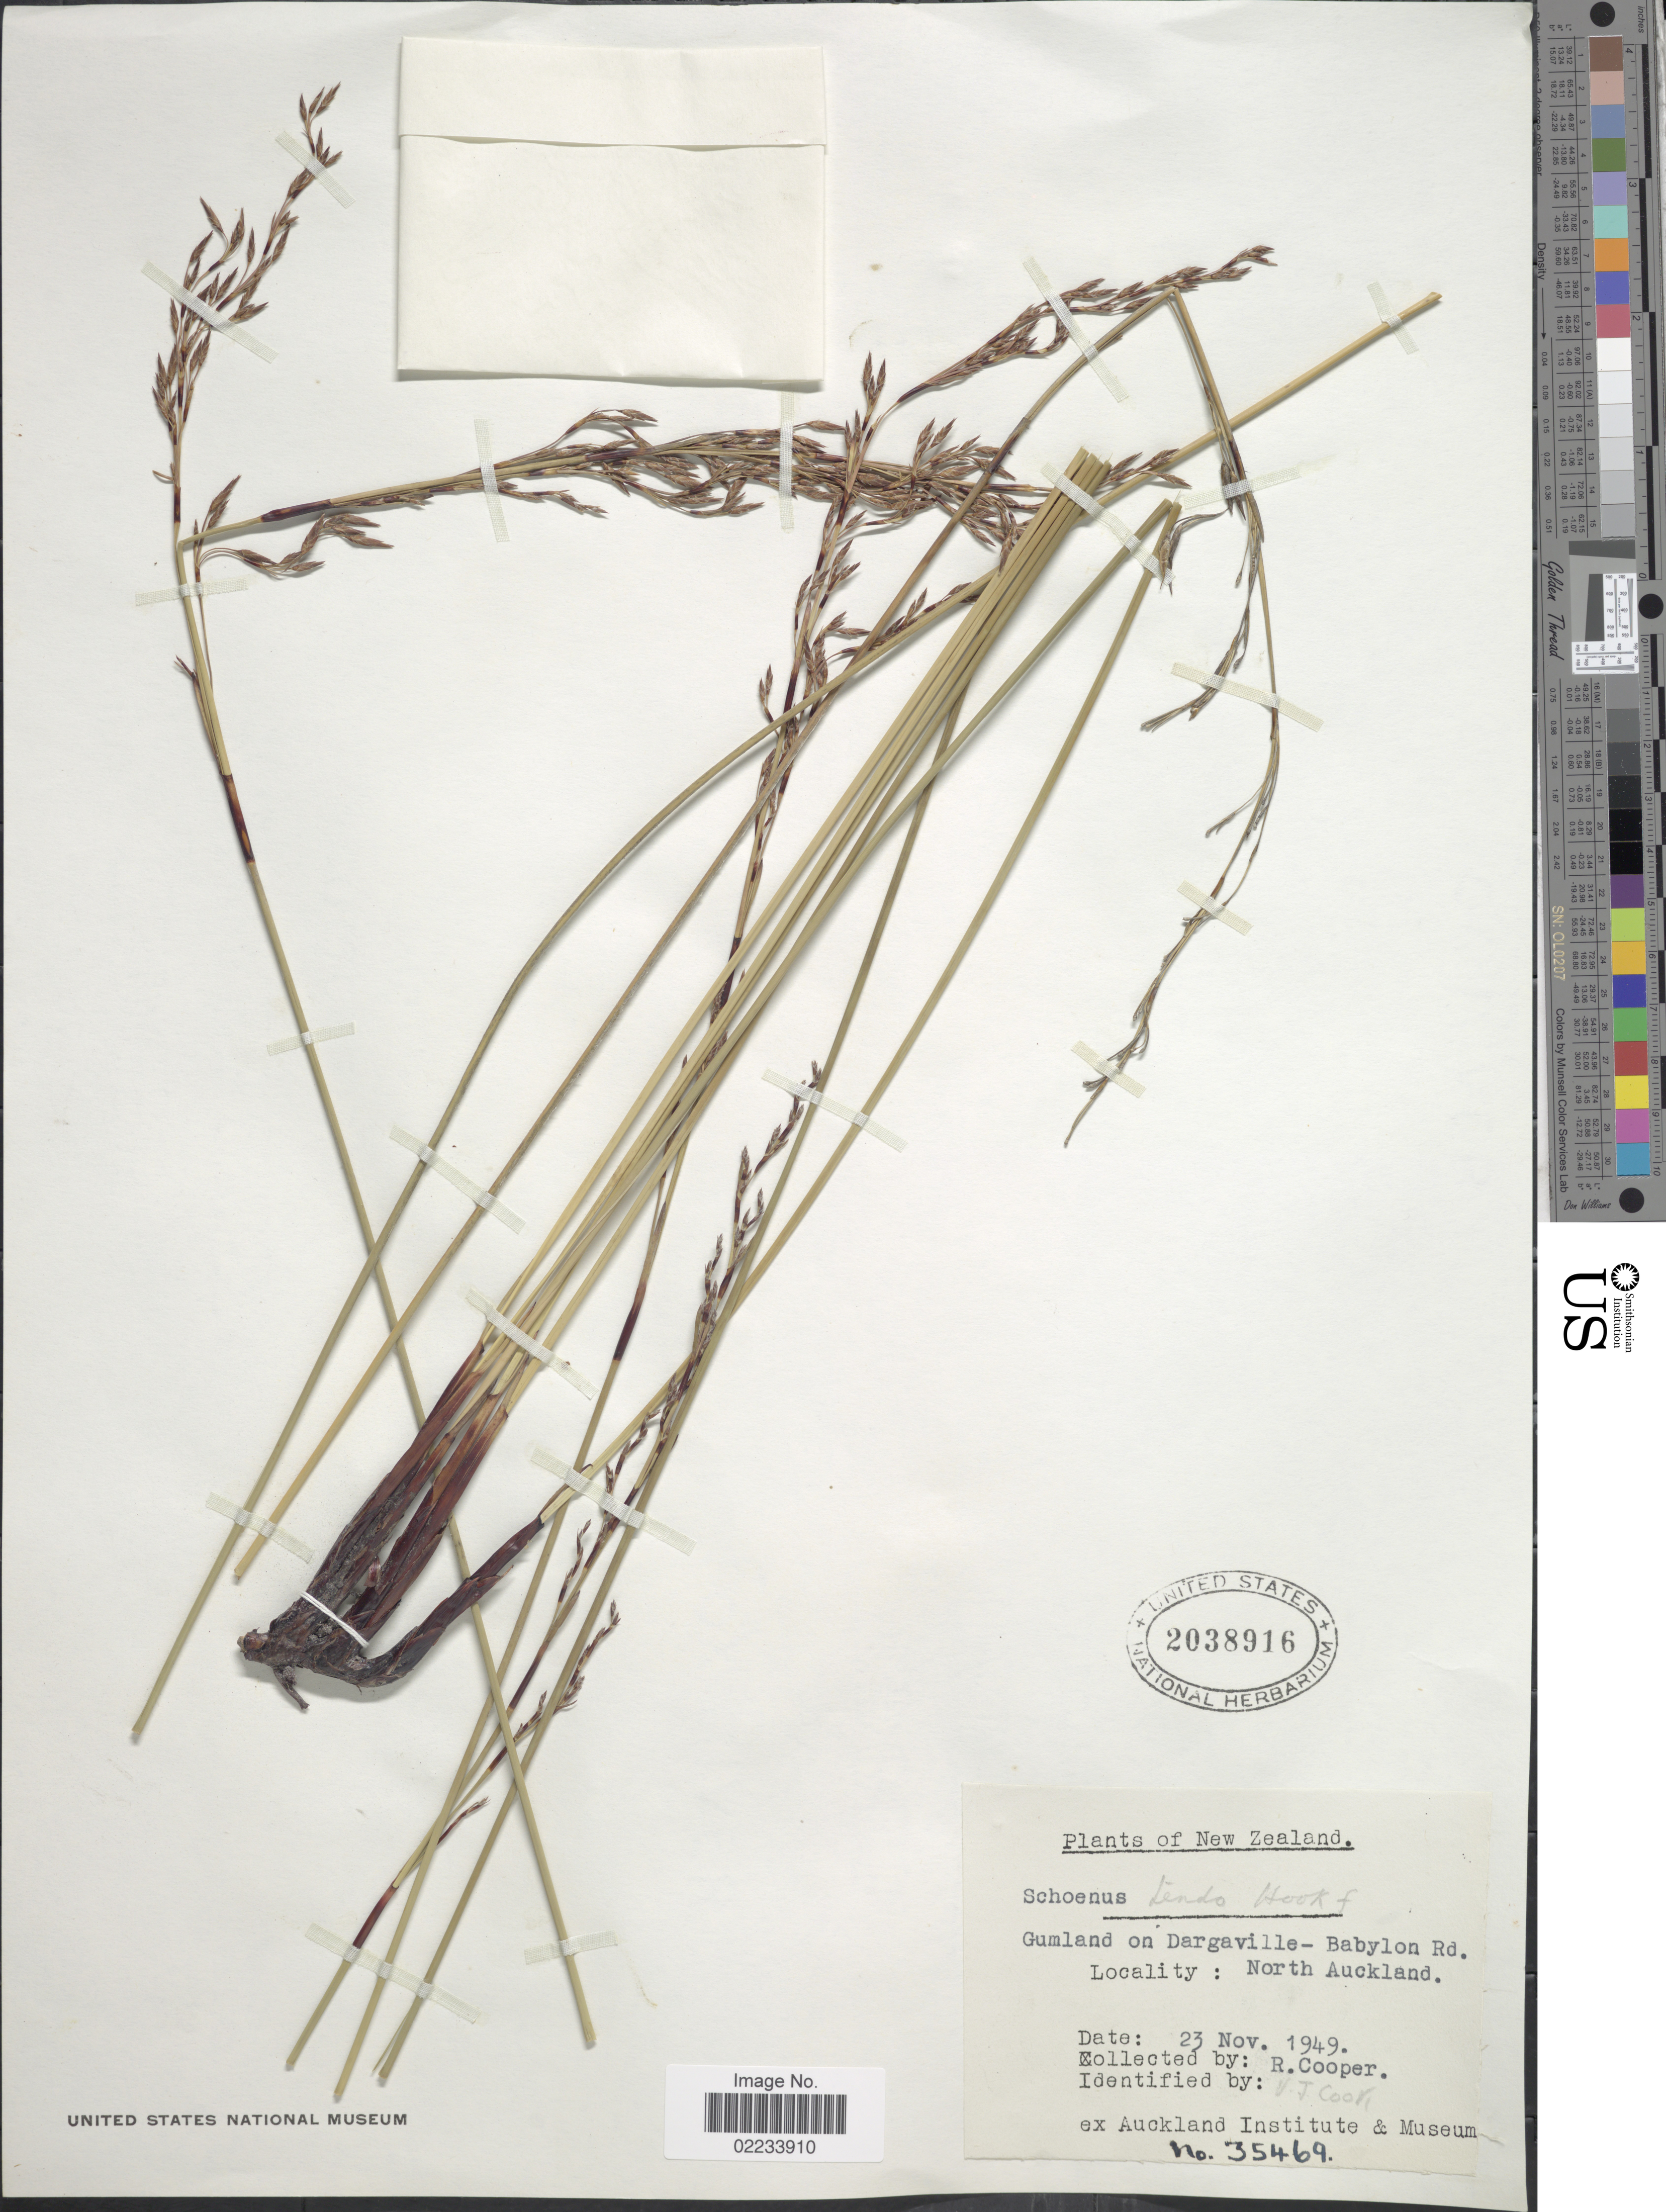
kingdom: Plantae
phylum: Tracheophyta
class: Liliopsida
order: Poales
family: Cyperaceae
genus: Schoenus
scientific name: Schoenus tendo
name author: (Hook. f.) Hook. f.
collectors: R. Cooper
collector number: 35469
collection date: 1949-11-23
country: New Zealand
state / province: Auckland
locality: North Auckland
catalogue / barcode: US 2038916